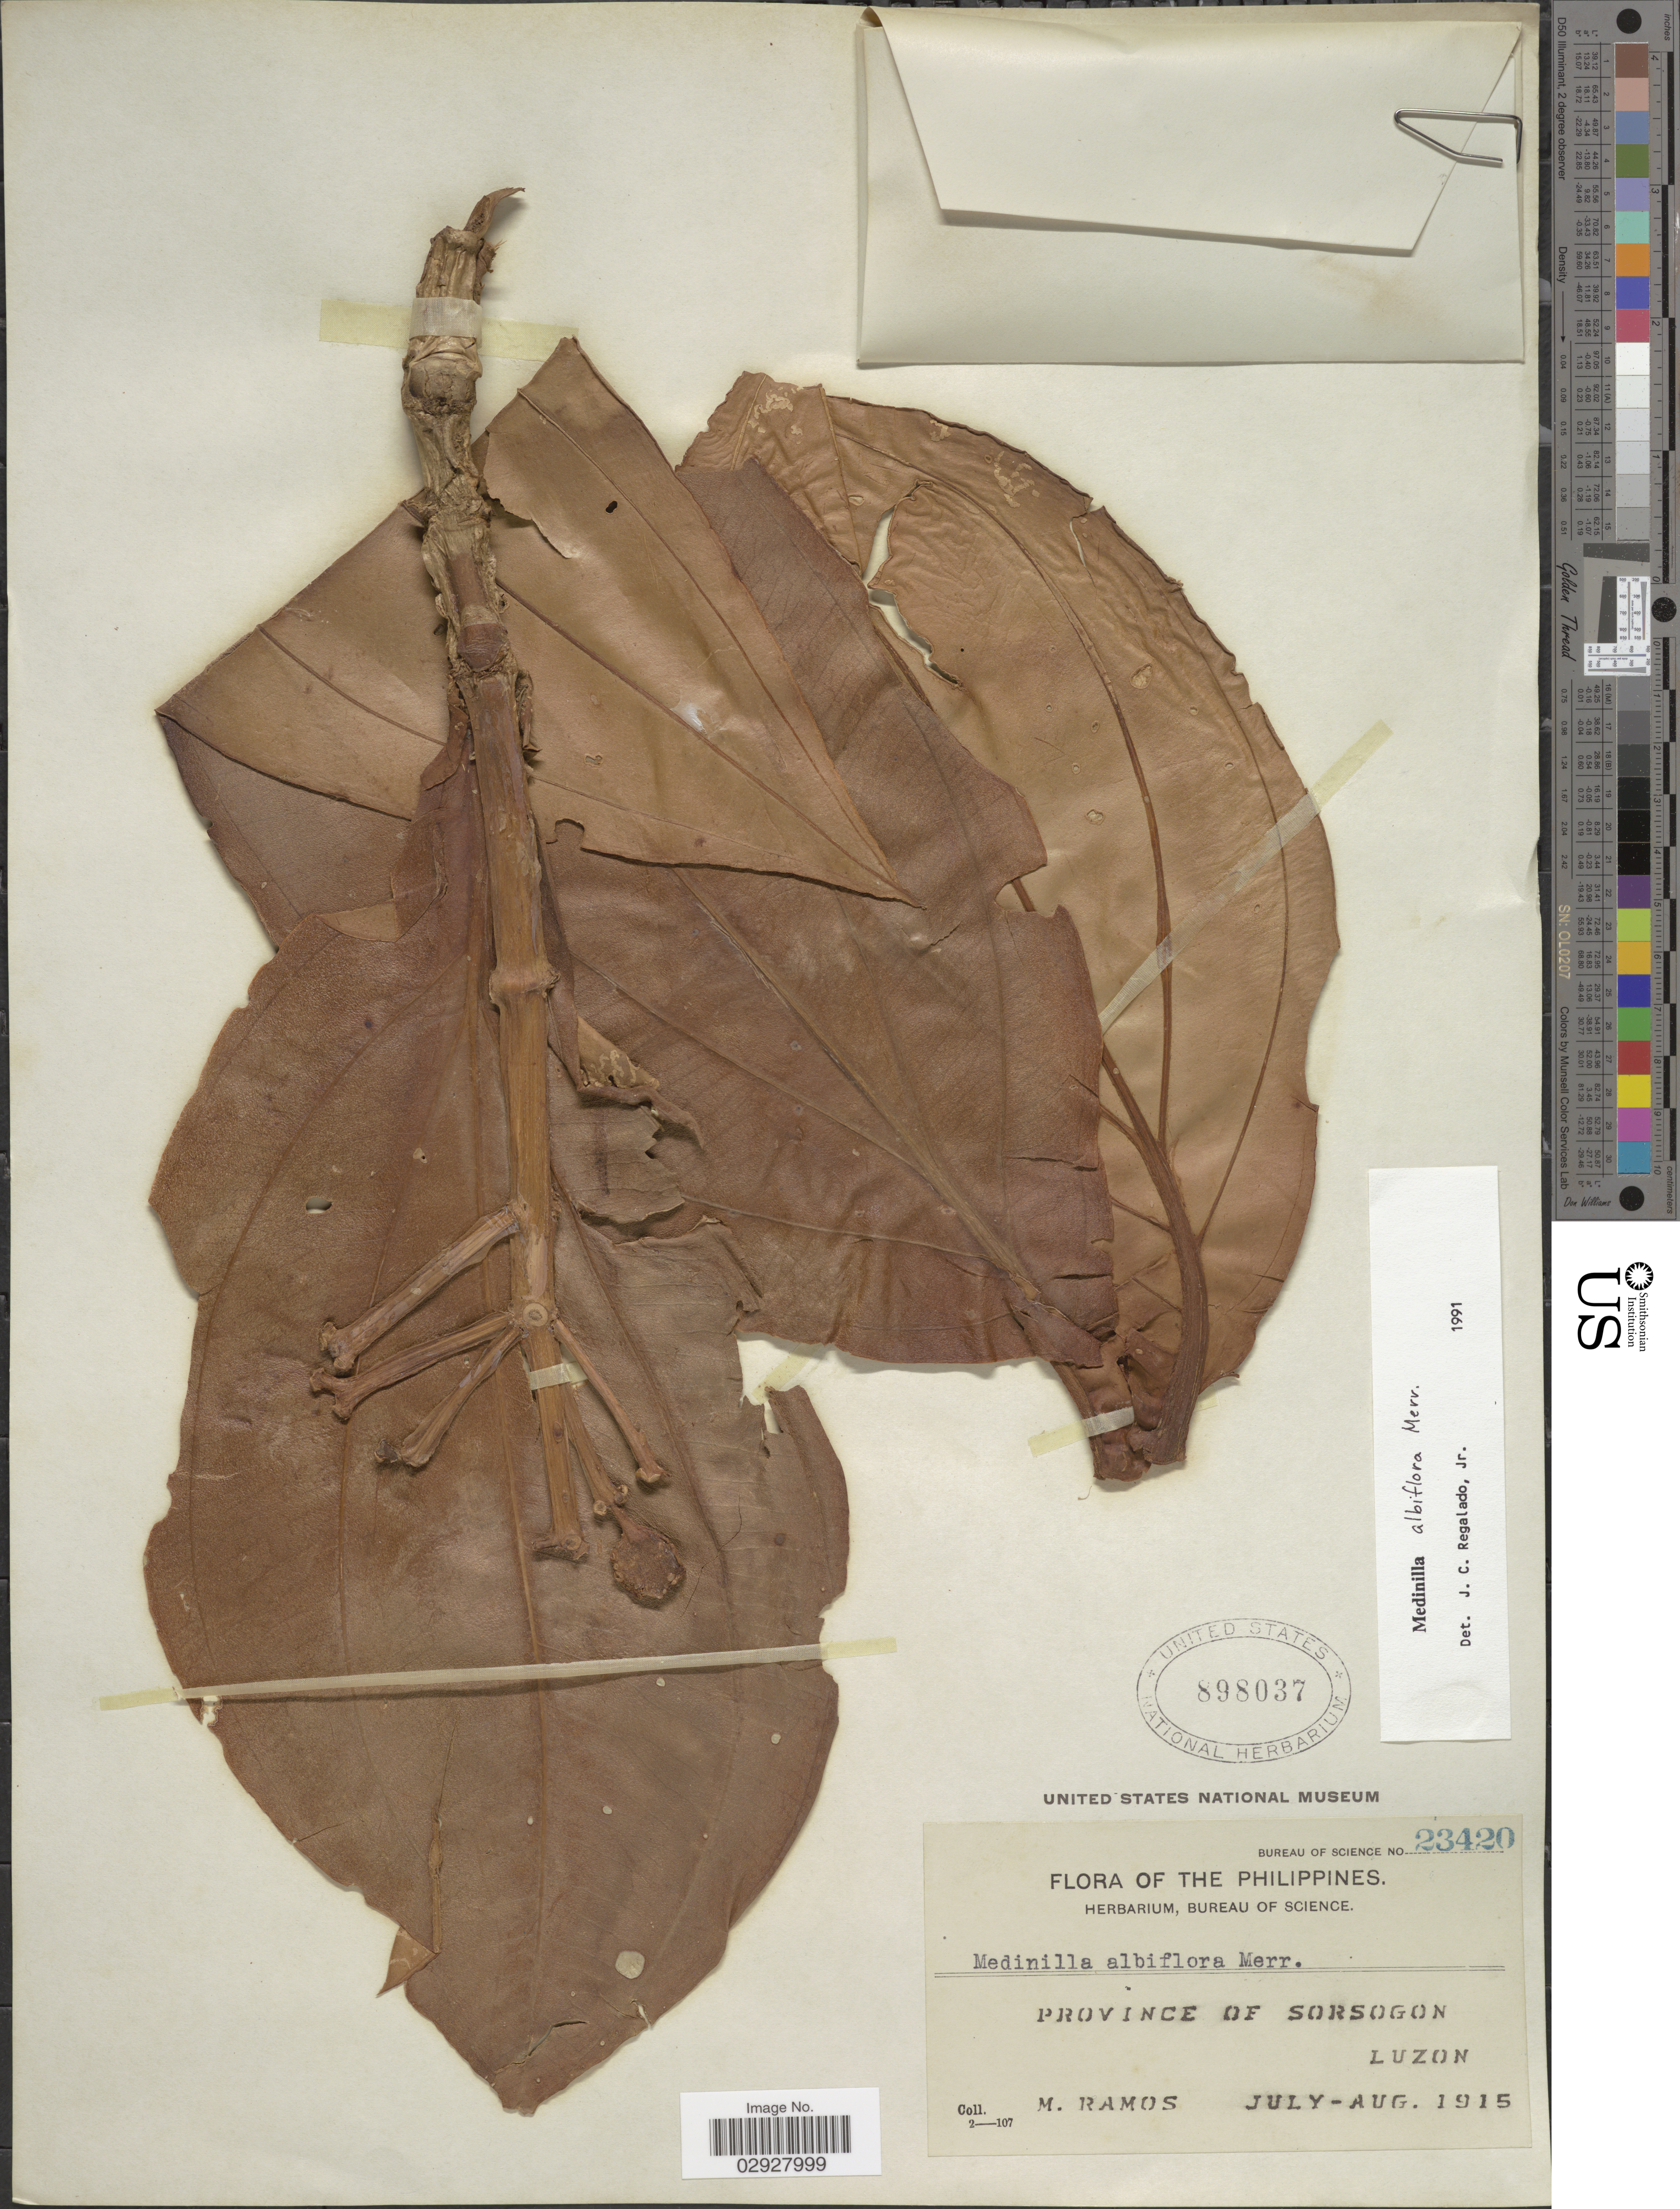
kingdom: Plantae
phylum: Tracheophyta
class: Magnoliopsida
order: Myrtales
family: Melastomataceae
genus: Medinilla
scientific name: Medinilla albiflora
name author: H. Perrier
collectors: E. Ramos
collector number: Bureau of Science 23420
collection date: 1915-07/1915-08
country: Philippines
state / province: Bicol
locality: Province of Sorsogon, Luzon.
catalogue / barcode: US 898037